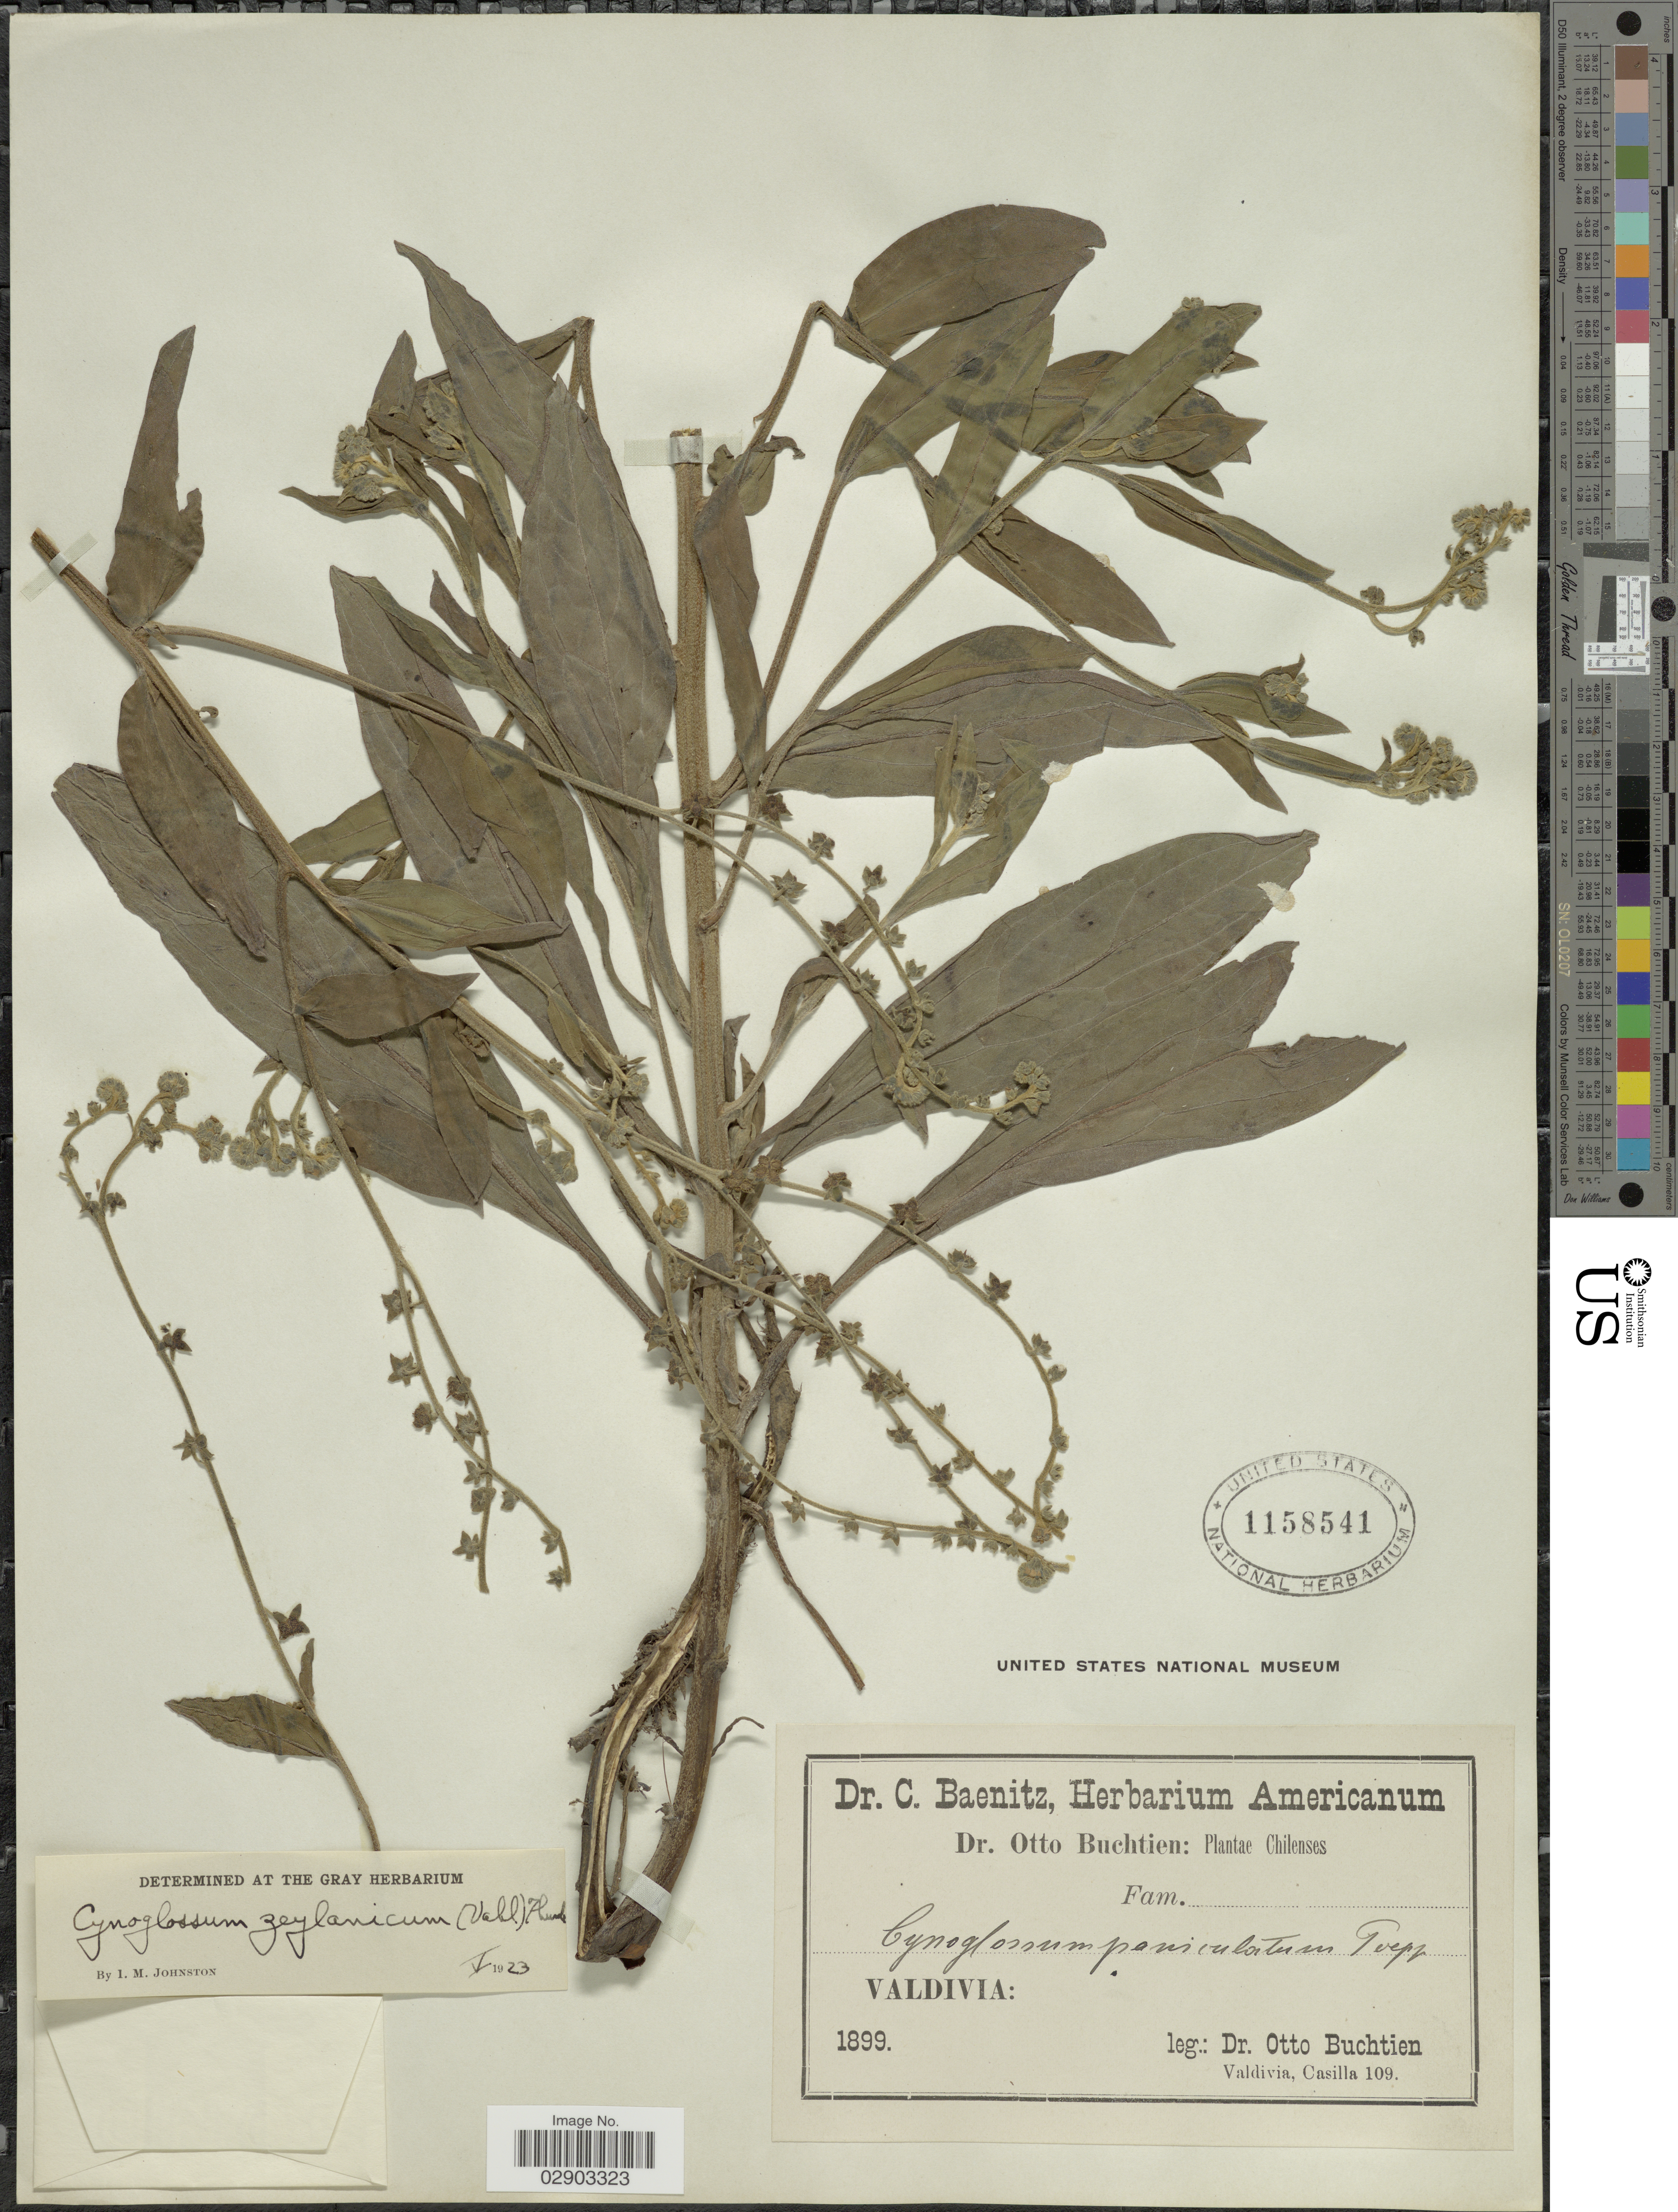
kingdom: Plantae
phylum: Tracheophyta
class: Magnoliopsida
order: Boraginales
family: Boraginaceae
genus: Cynoglossum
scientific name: Cynoglossum zeylanicum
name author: Thunb. ex Lehm.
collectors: O. Buchtien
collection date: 1899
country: Chile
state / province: Los Ríos (XIV)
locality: Chilenses. Valdivia.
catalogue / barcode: US 1158541